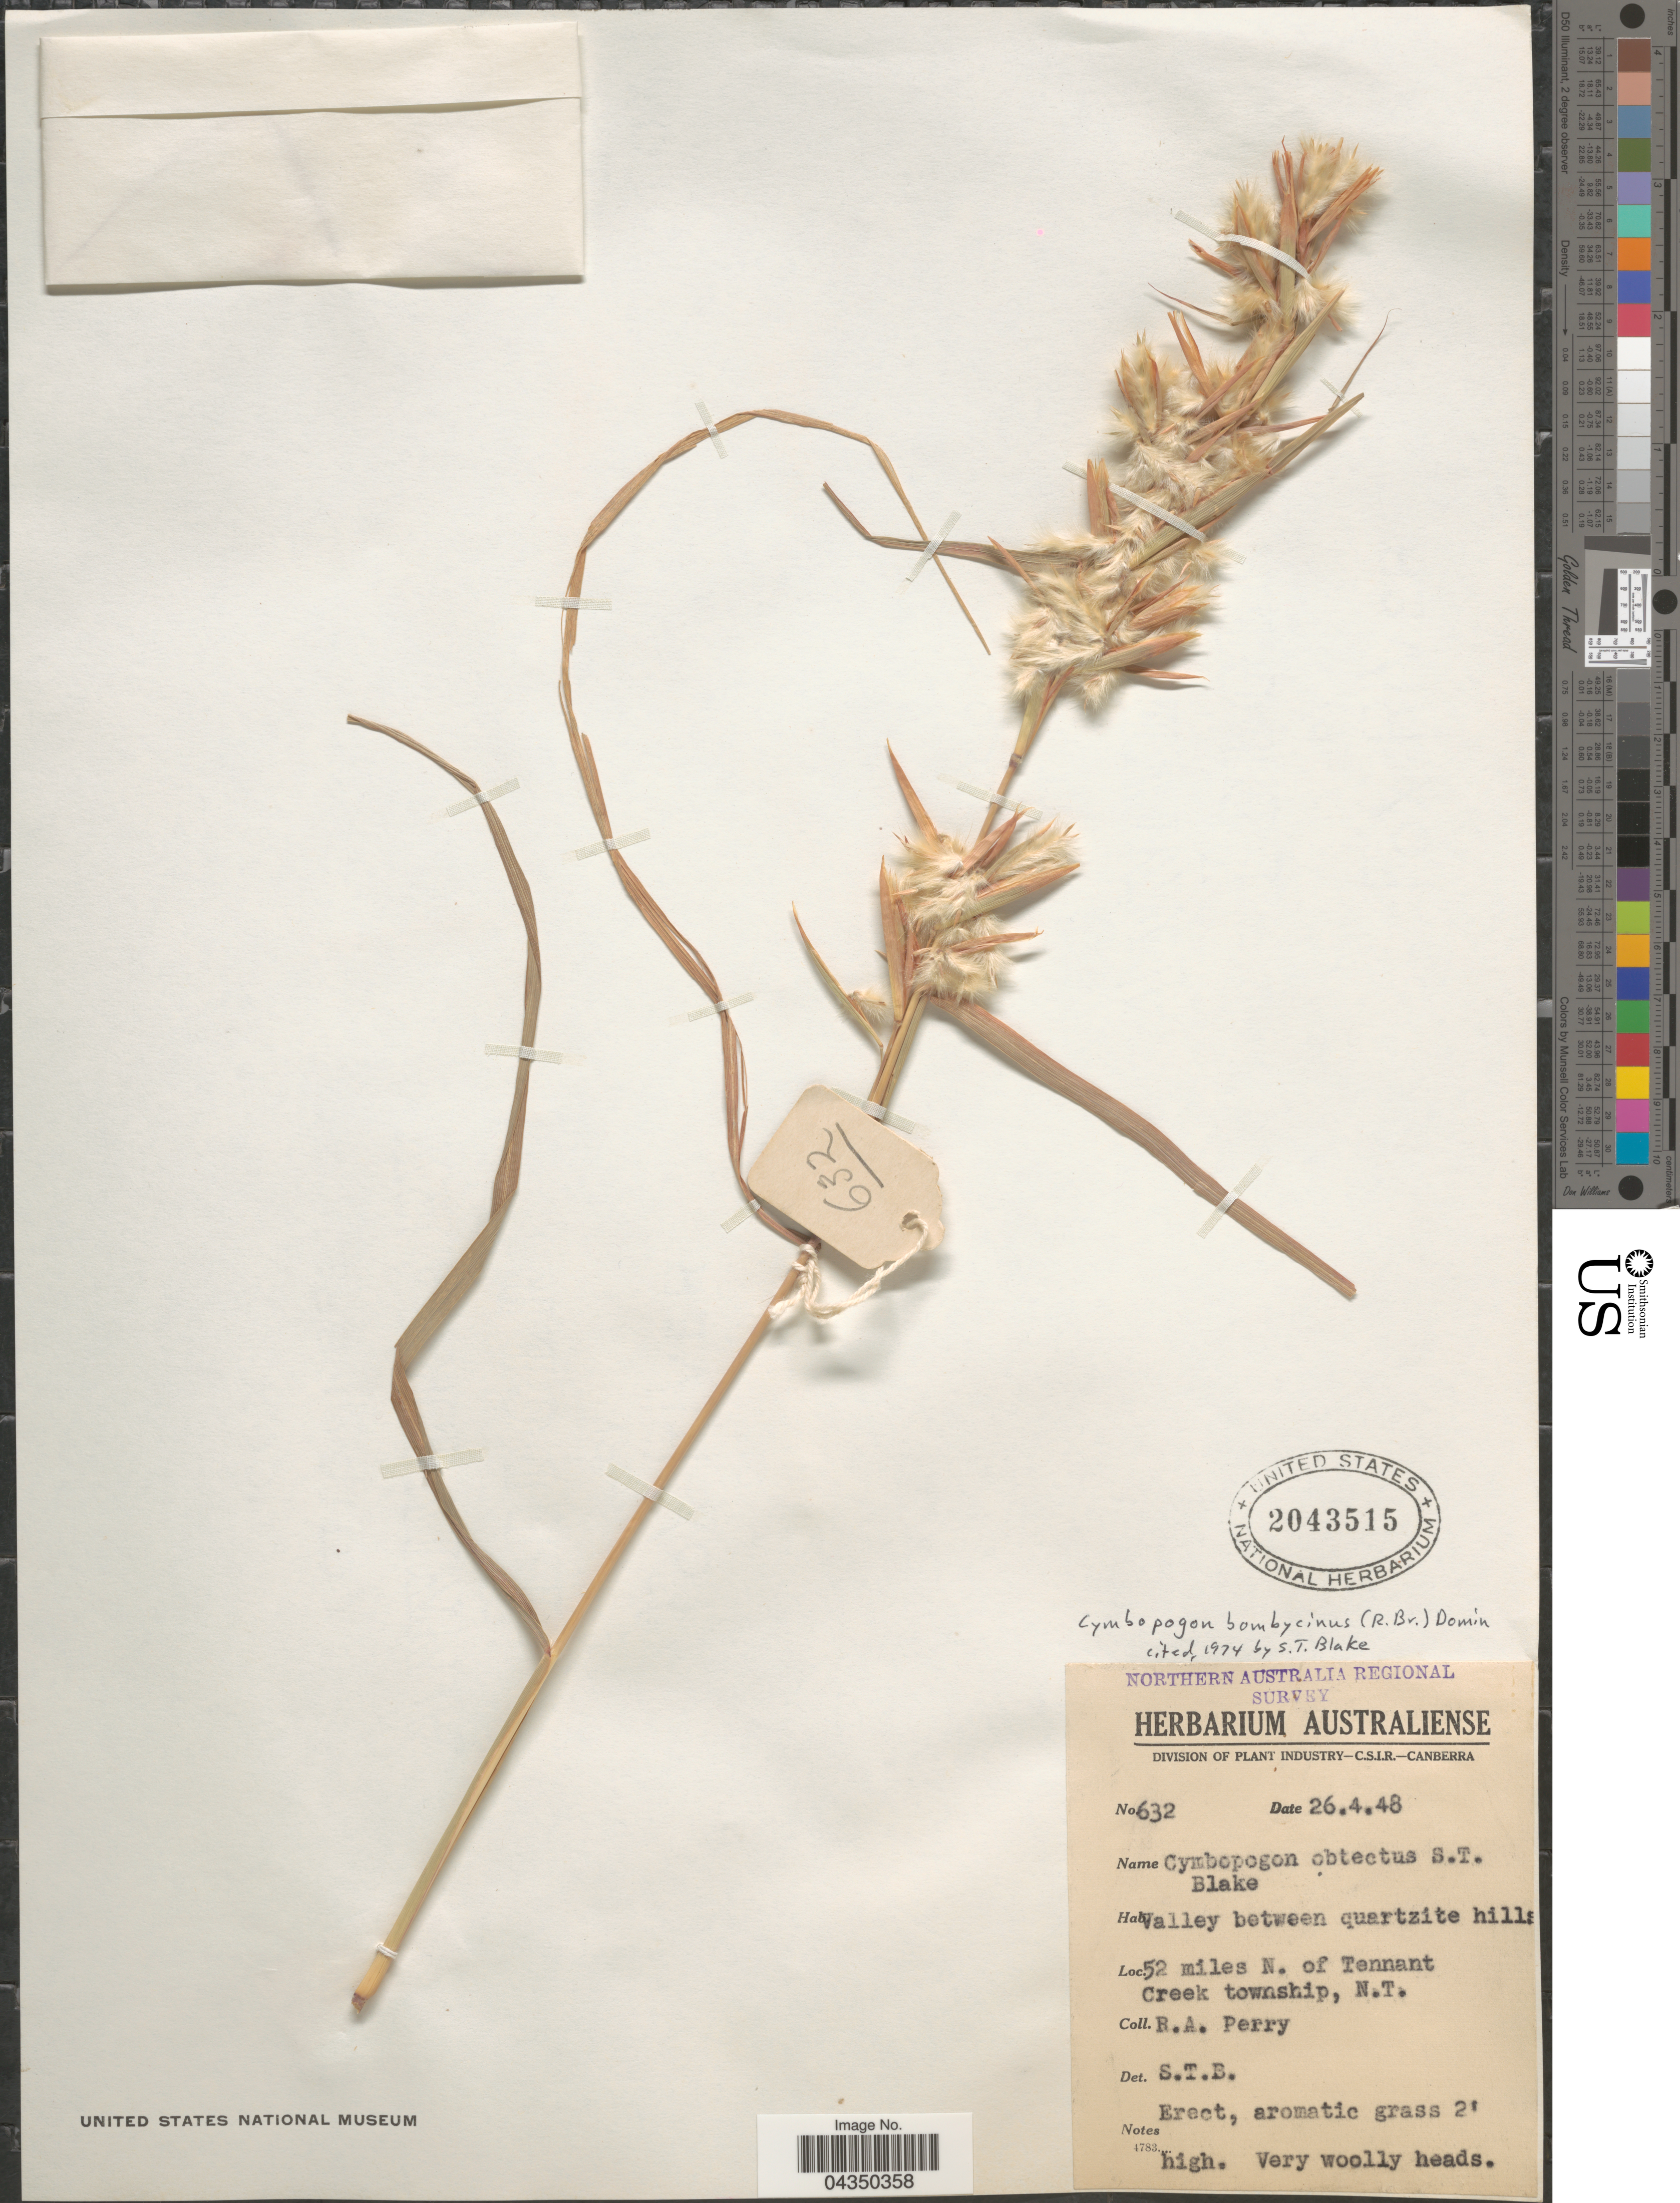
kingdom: Plantae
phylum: Tracheophyta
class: Liliopsida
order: Poales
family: Poaceae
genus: Cymbopogon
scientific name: Cymbopogon bombycinus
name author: A. Camus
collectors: Perry, R. A.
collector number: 632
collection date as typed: Transcribed d/m/y: 26/4/48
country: Australia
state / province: Northern Territory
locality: Northern Australia Regional Survey. Valley between quartzite hills. 52 miles N. of Tennant Creek township, N.T.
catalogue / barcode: US 2043515